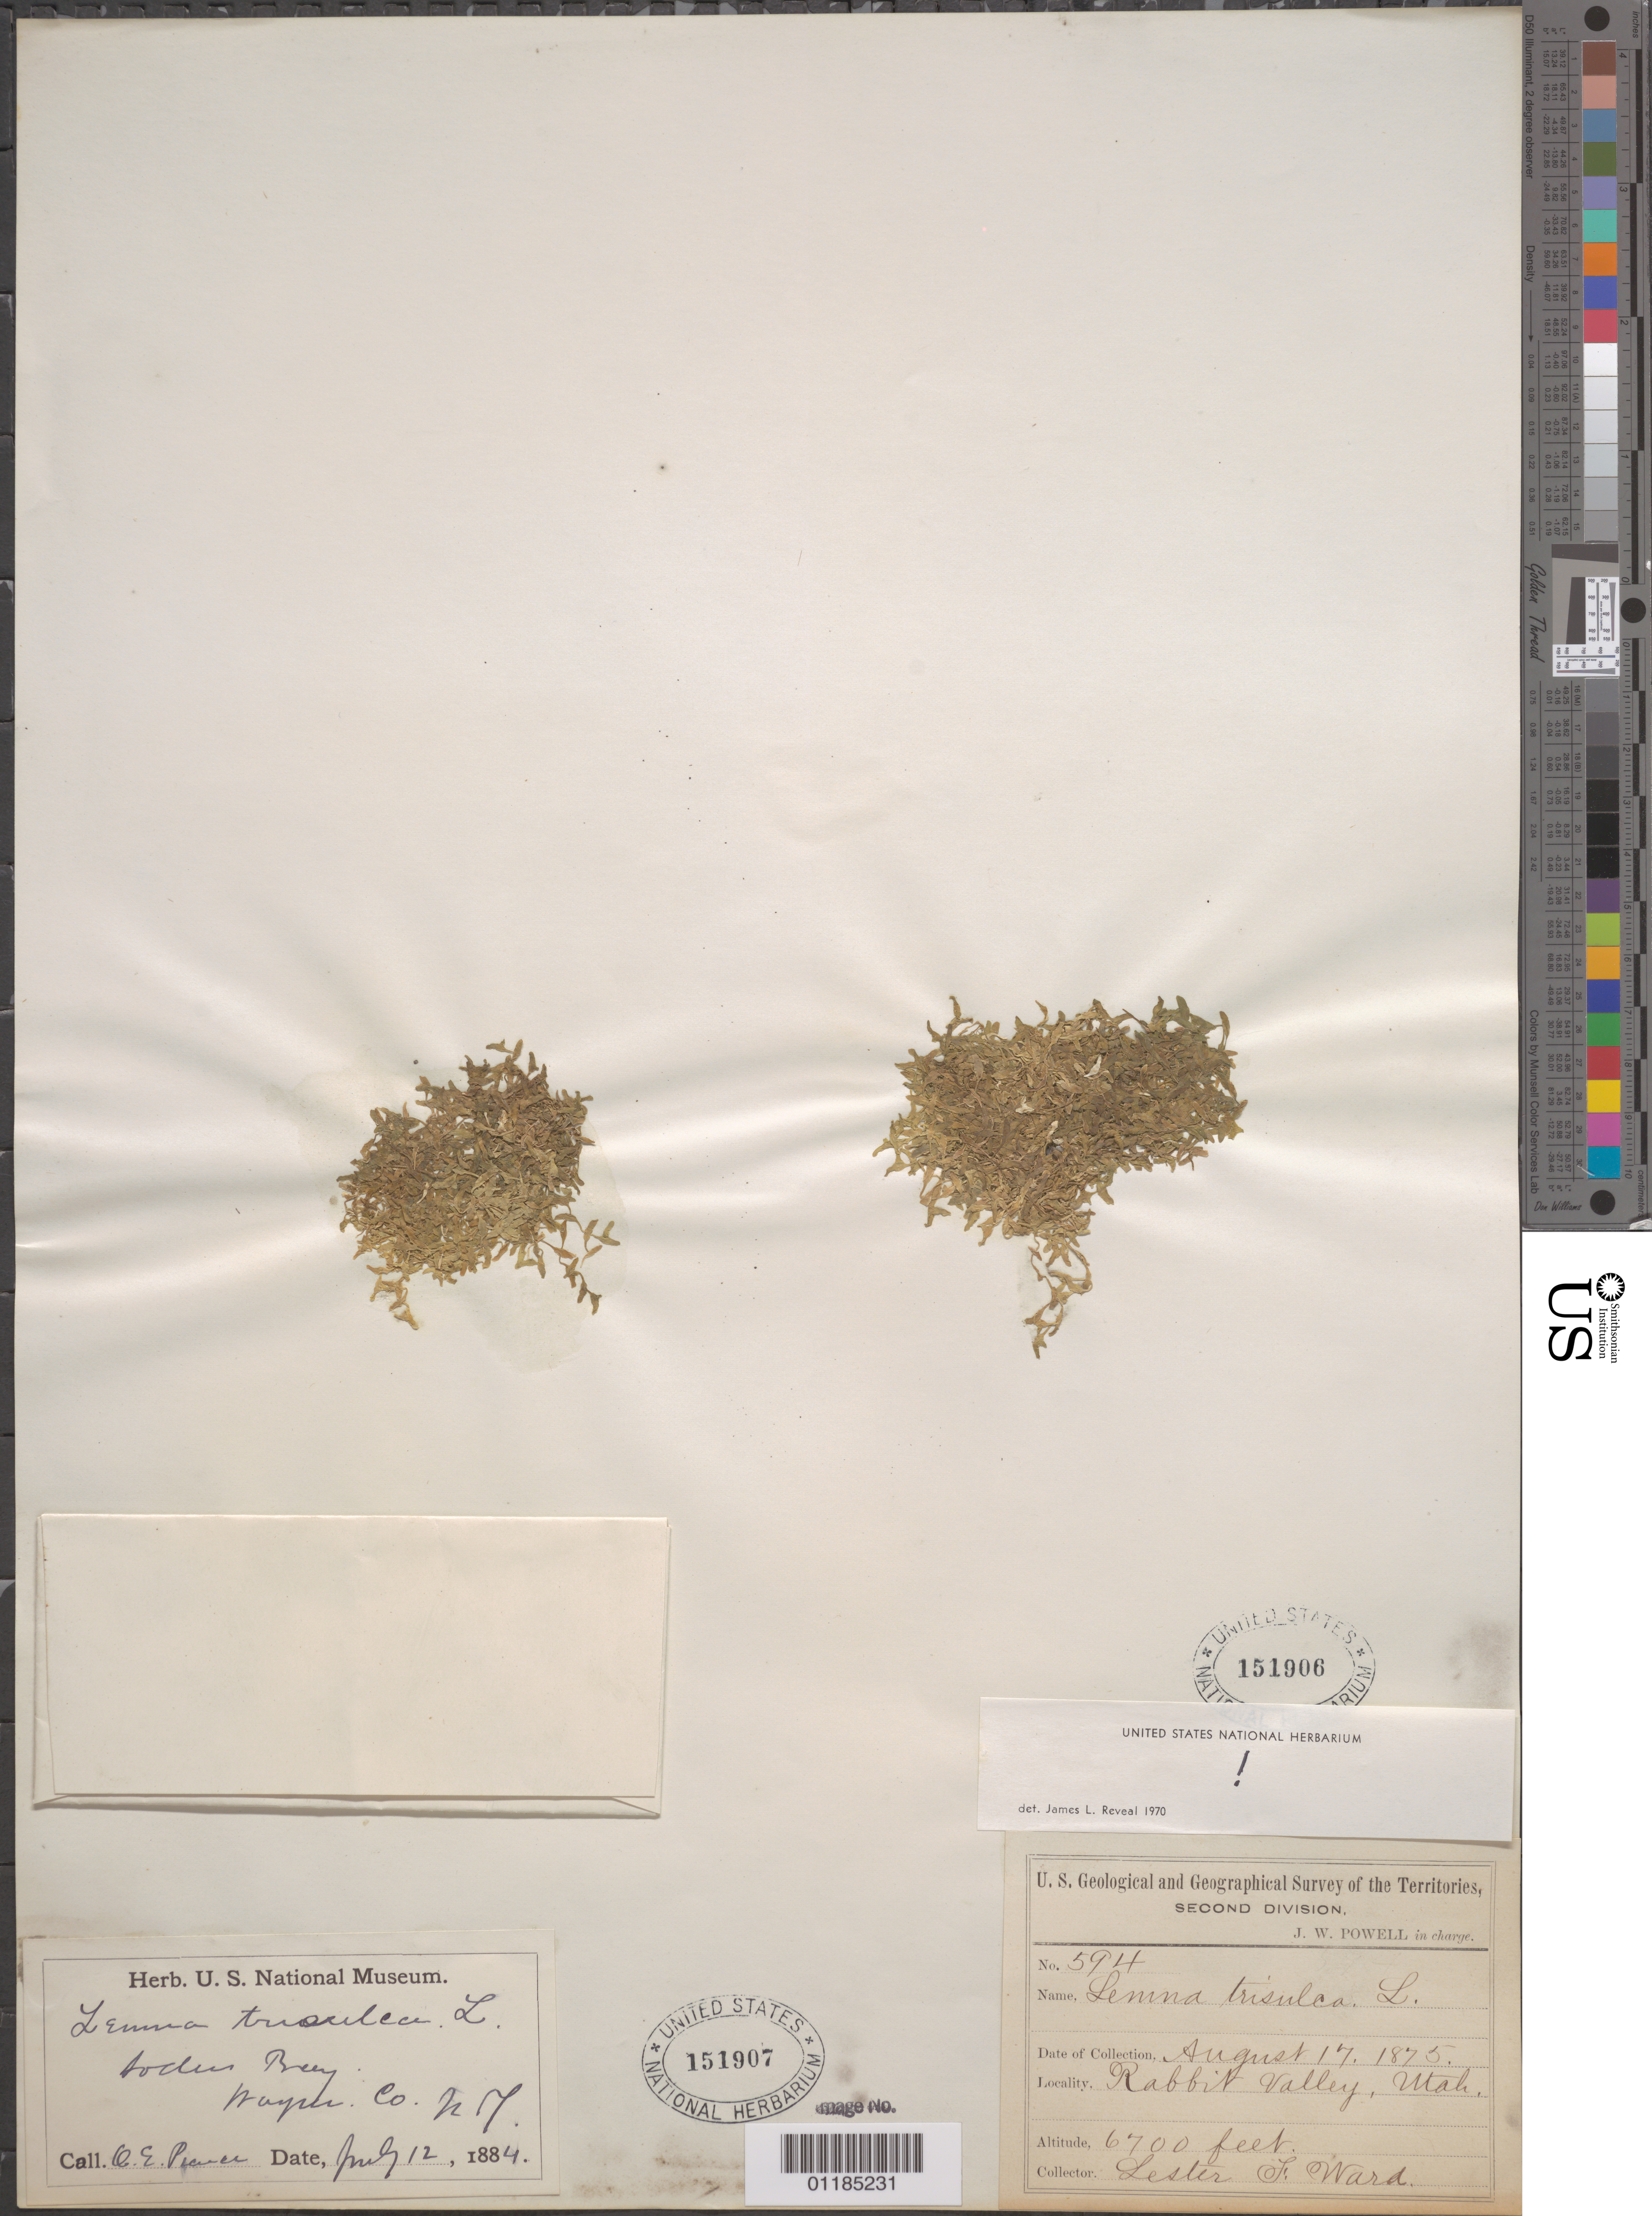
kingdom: Plantae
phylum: Tracheophyta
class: Liliopsida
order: Alismatales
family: Araceae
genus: Lemna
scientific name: Lemna trisulca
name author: L.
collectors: O. E. Pearce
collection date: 1884-07-12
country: United States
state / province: New York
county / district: Wayne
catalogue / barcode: US 151907